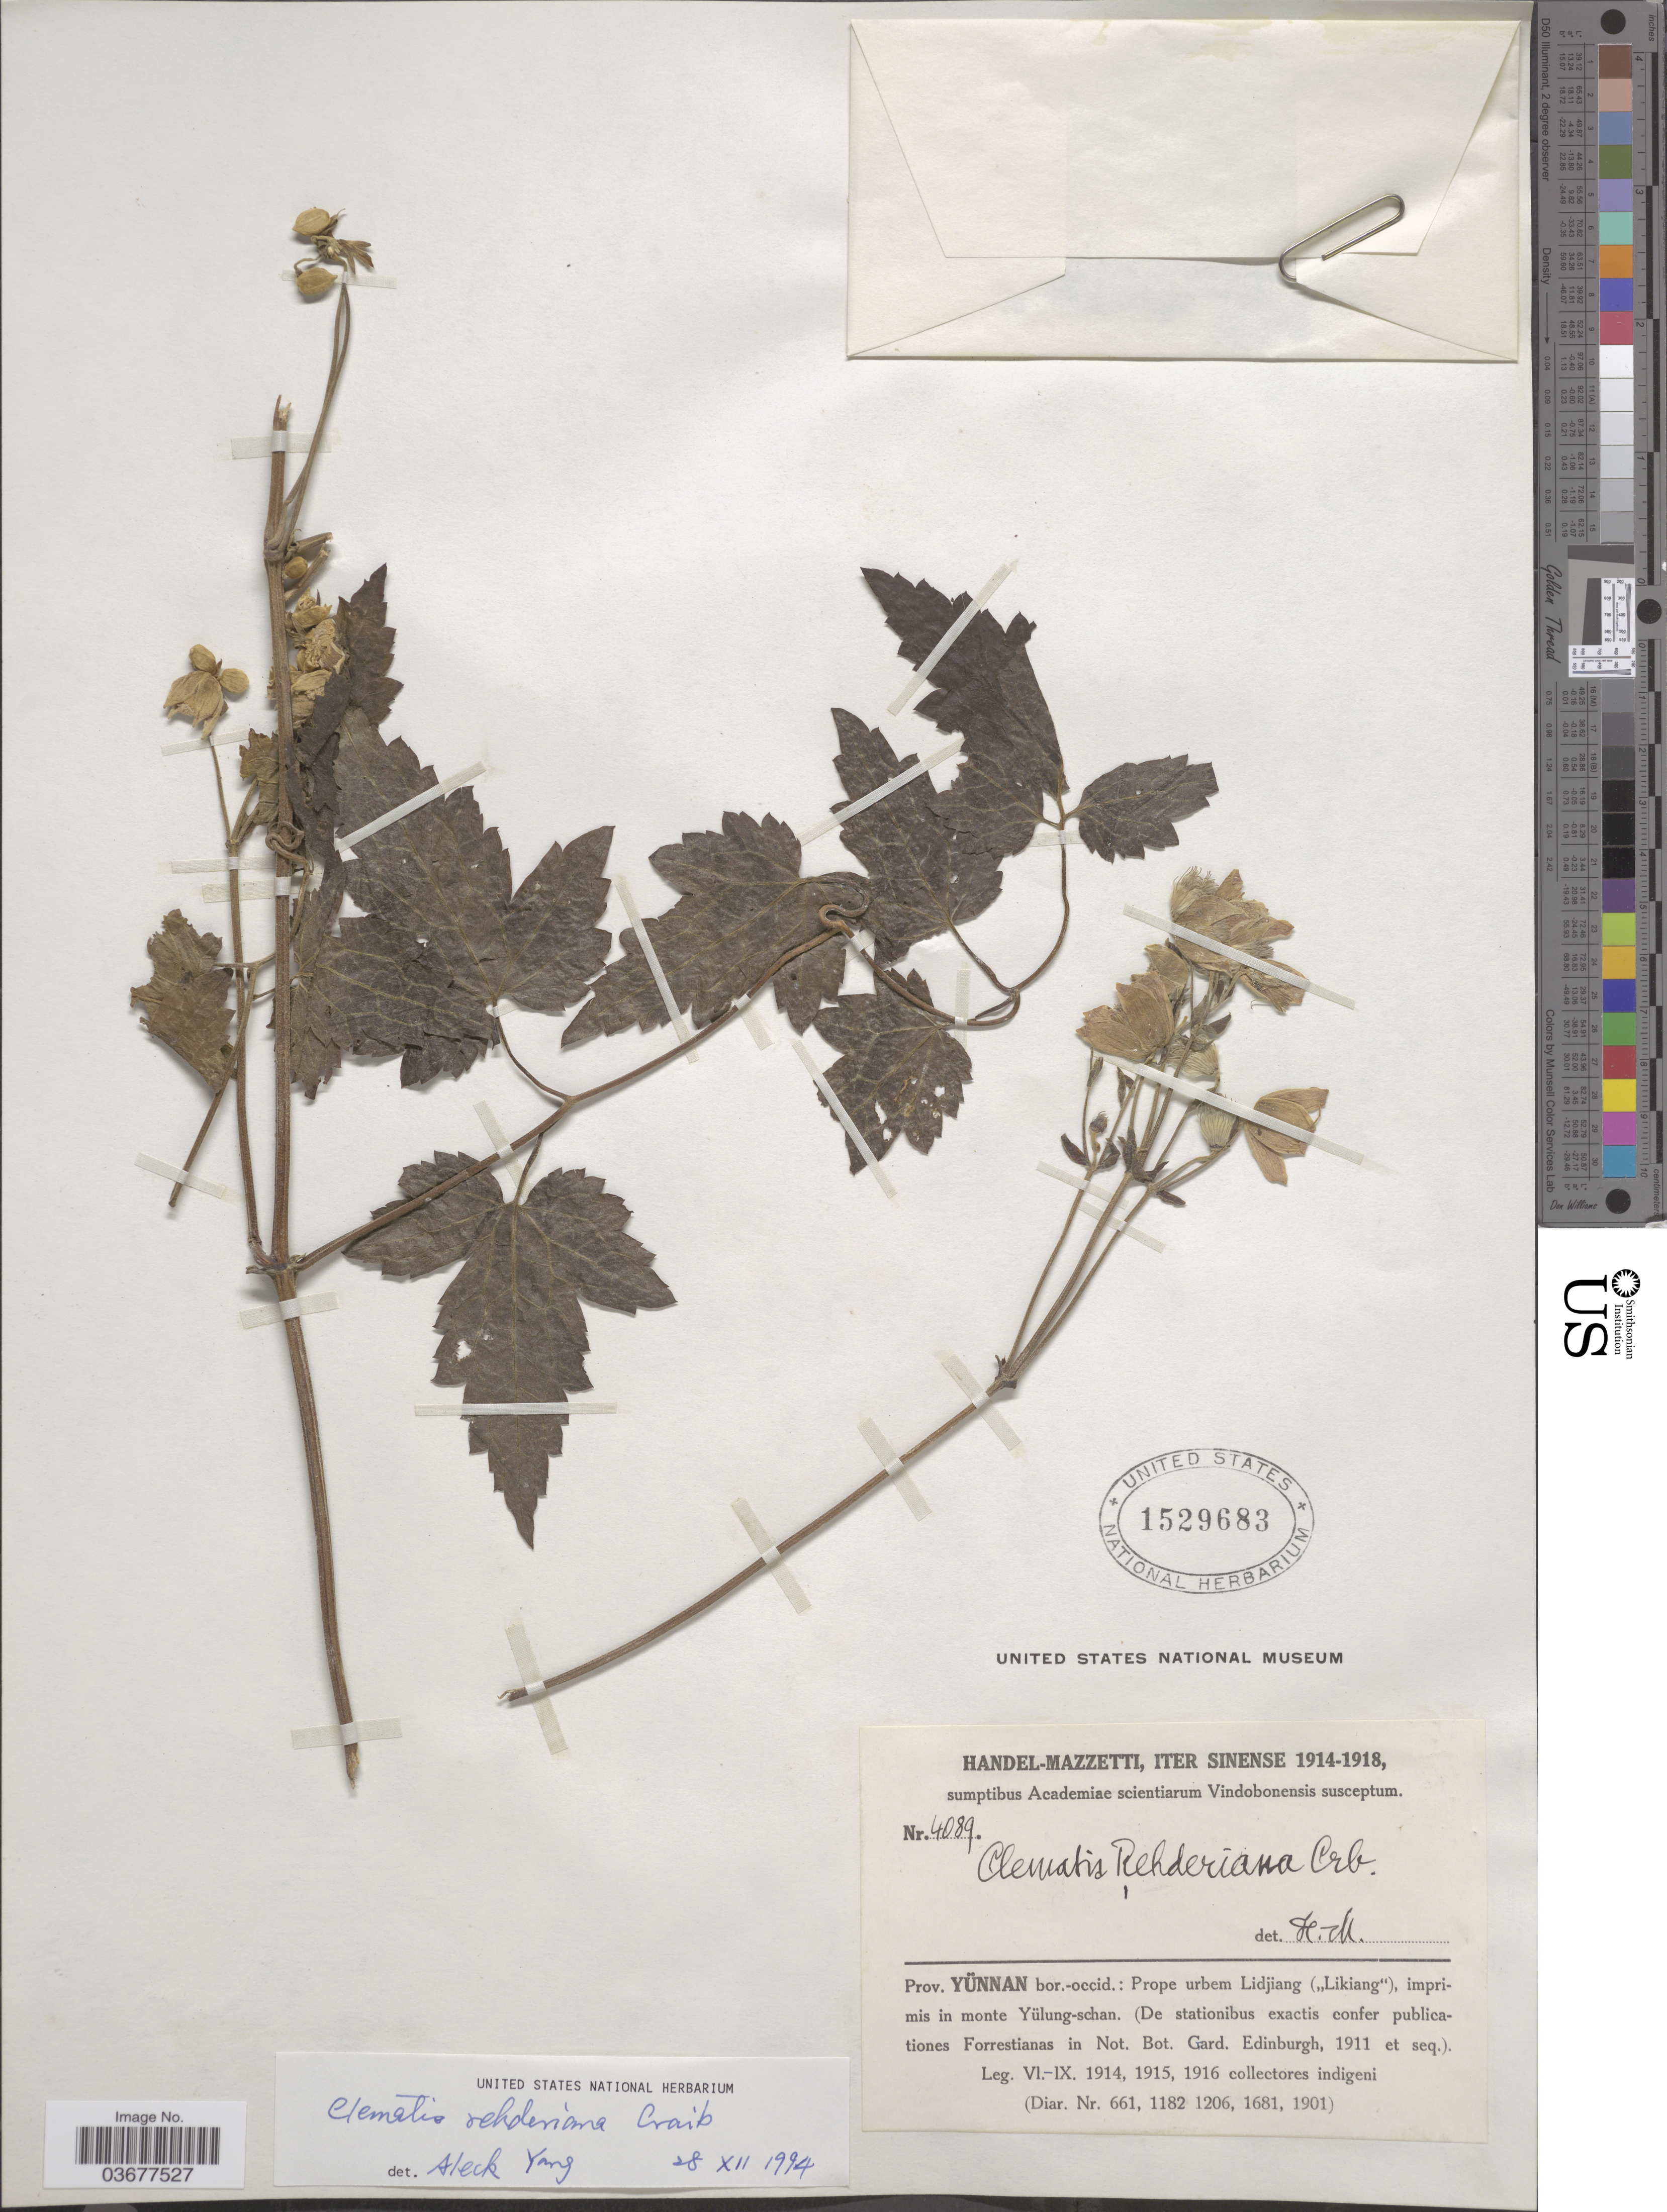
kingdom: Plantae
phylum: Tracheophyta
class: Magnoliopsida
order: Ranunculales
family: Ranunculaceae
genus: Clematis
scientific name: Clematis rehderiana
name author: Craib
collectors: Indigéne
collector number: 4089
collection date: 1914-06/1916-09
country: China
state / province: Yunnan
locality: Prope urbem Lidjiang ("Likiang"), imprimis in monte Yülung-schan.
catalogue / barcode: US 1529683